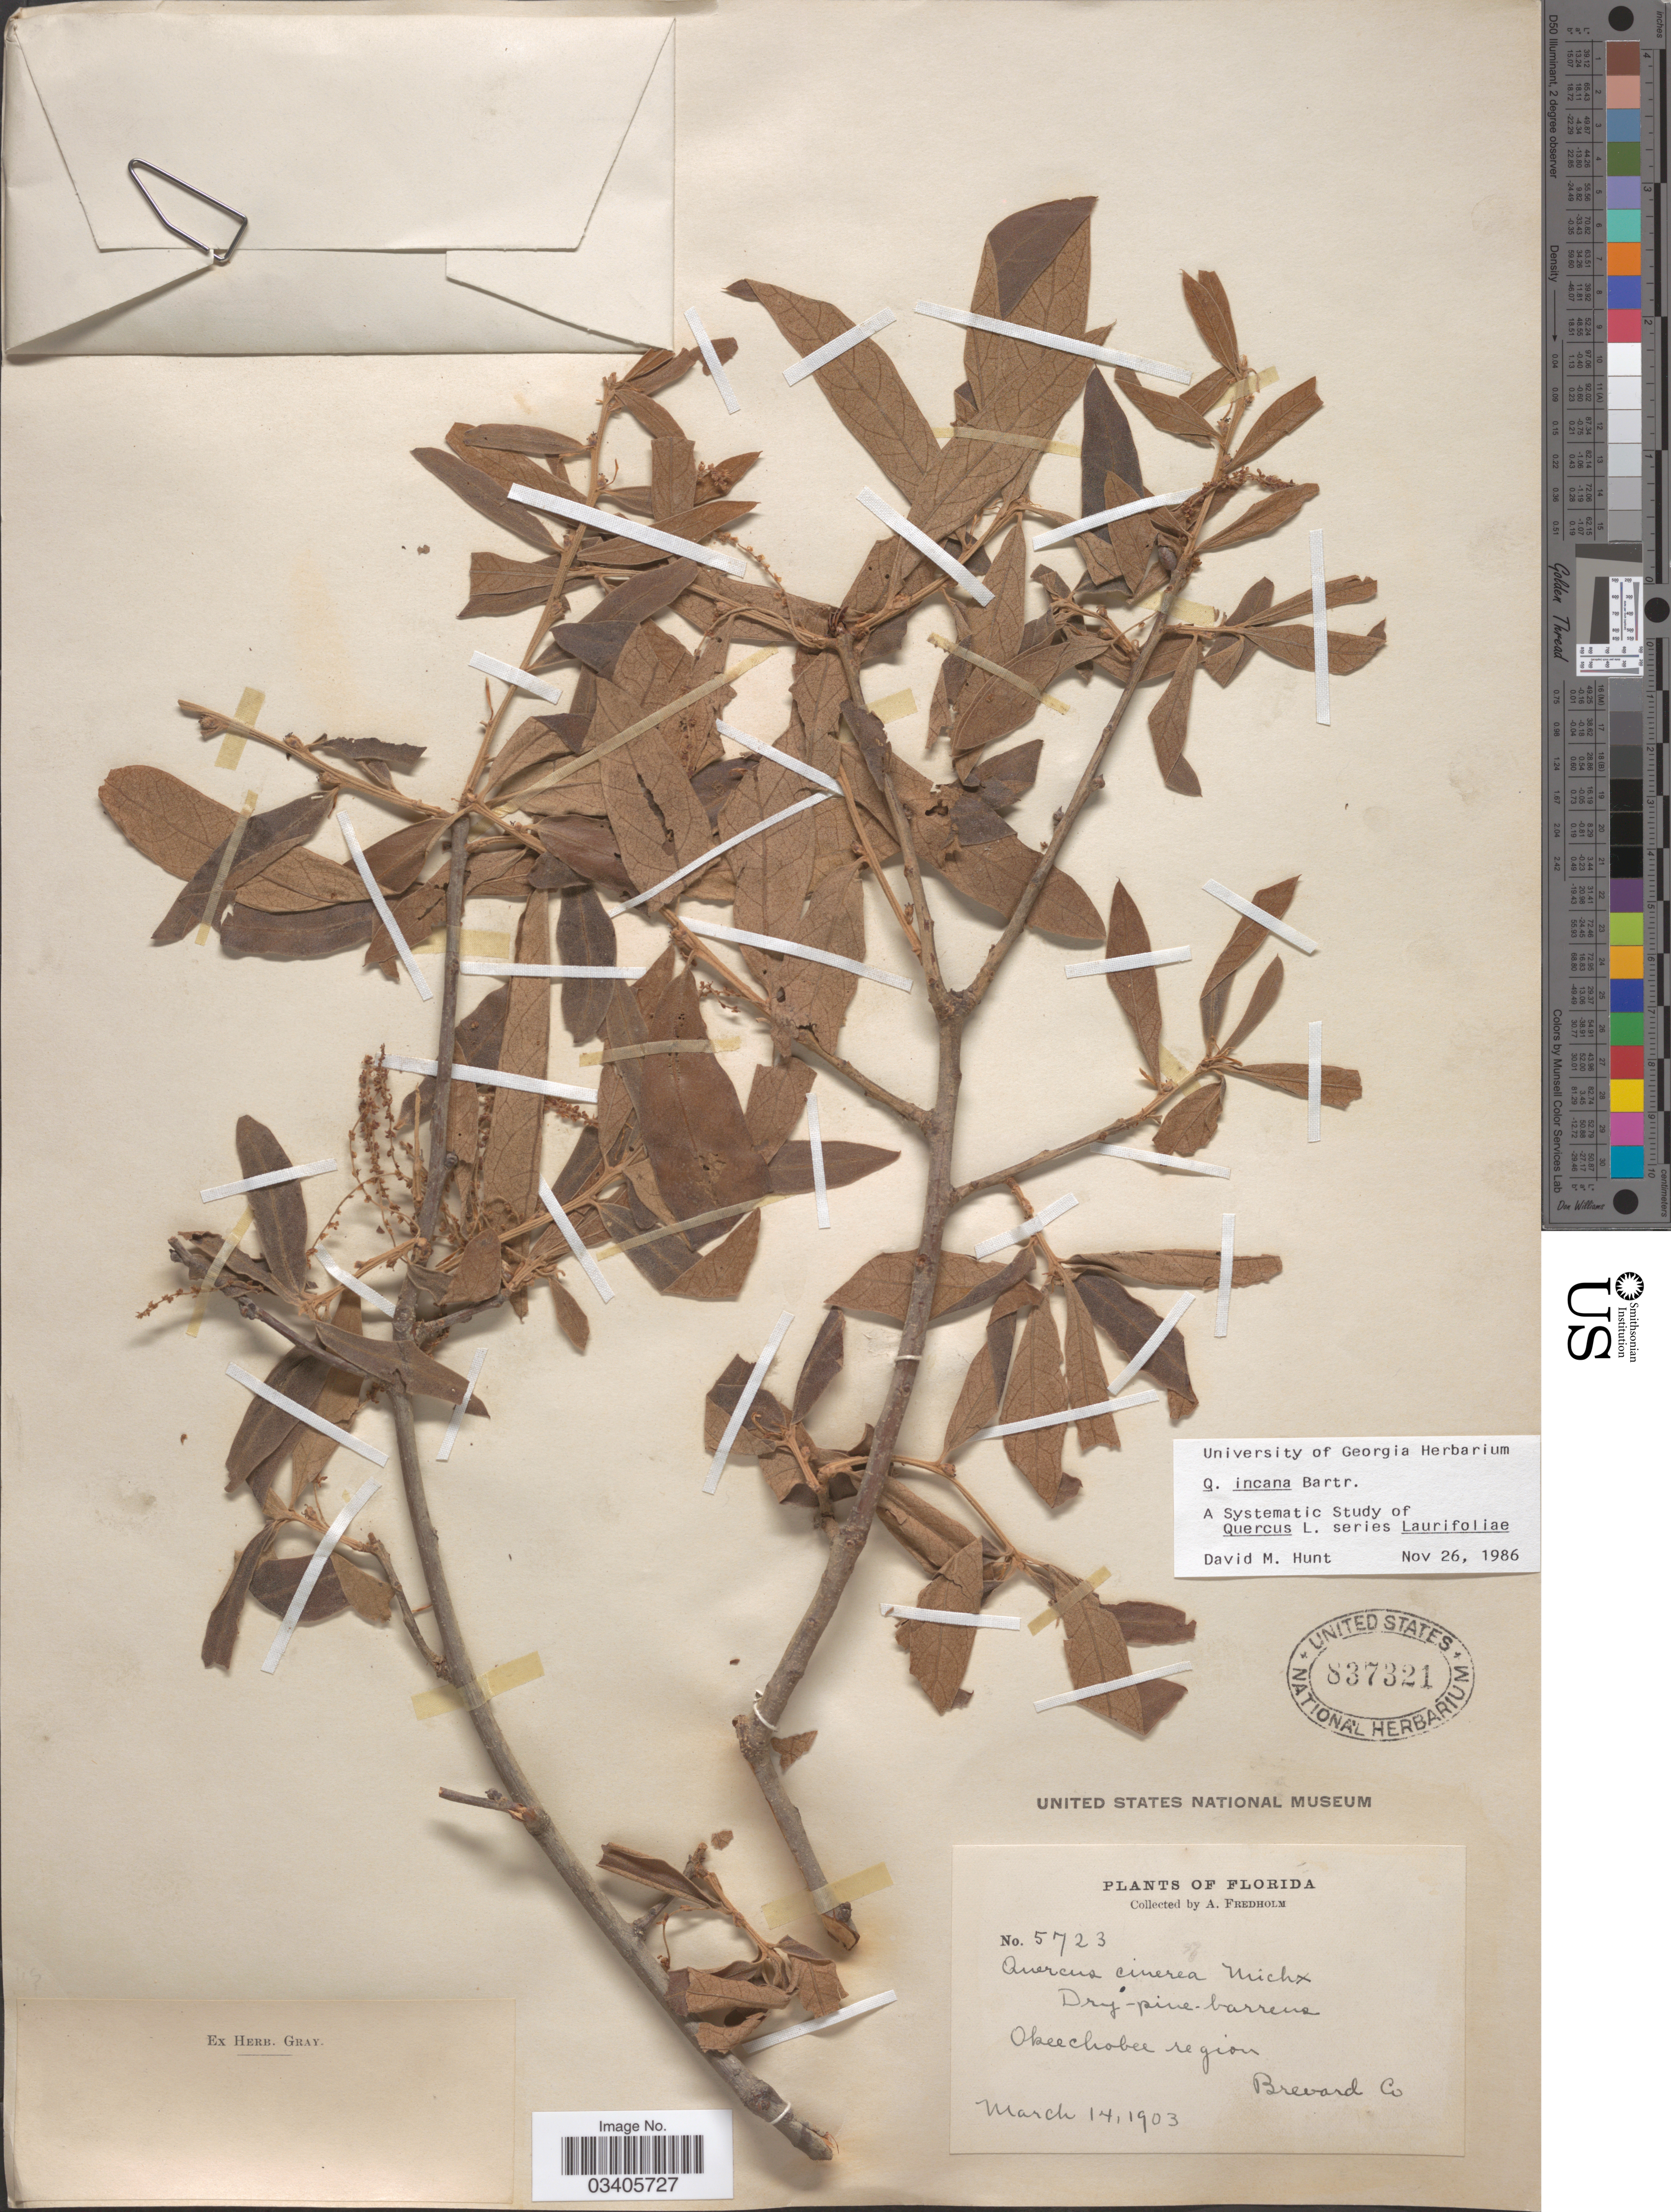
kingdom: Plantae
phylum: Tracheophyta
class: Magnoliopsida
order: Fagales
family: Fagaceae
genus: Quercus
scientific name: Quercus incana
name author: W. Bartram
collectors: A. Fredholm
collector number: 5723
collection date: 1903-03-14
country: United States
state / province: Florida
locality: Okeechobee region. Brevard Co.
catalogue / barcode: US 837321